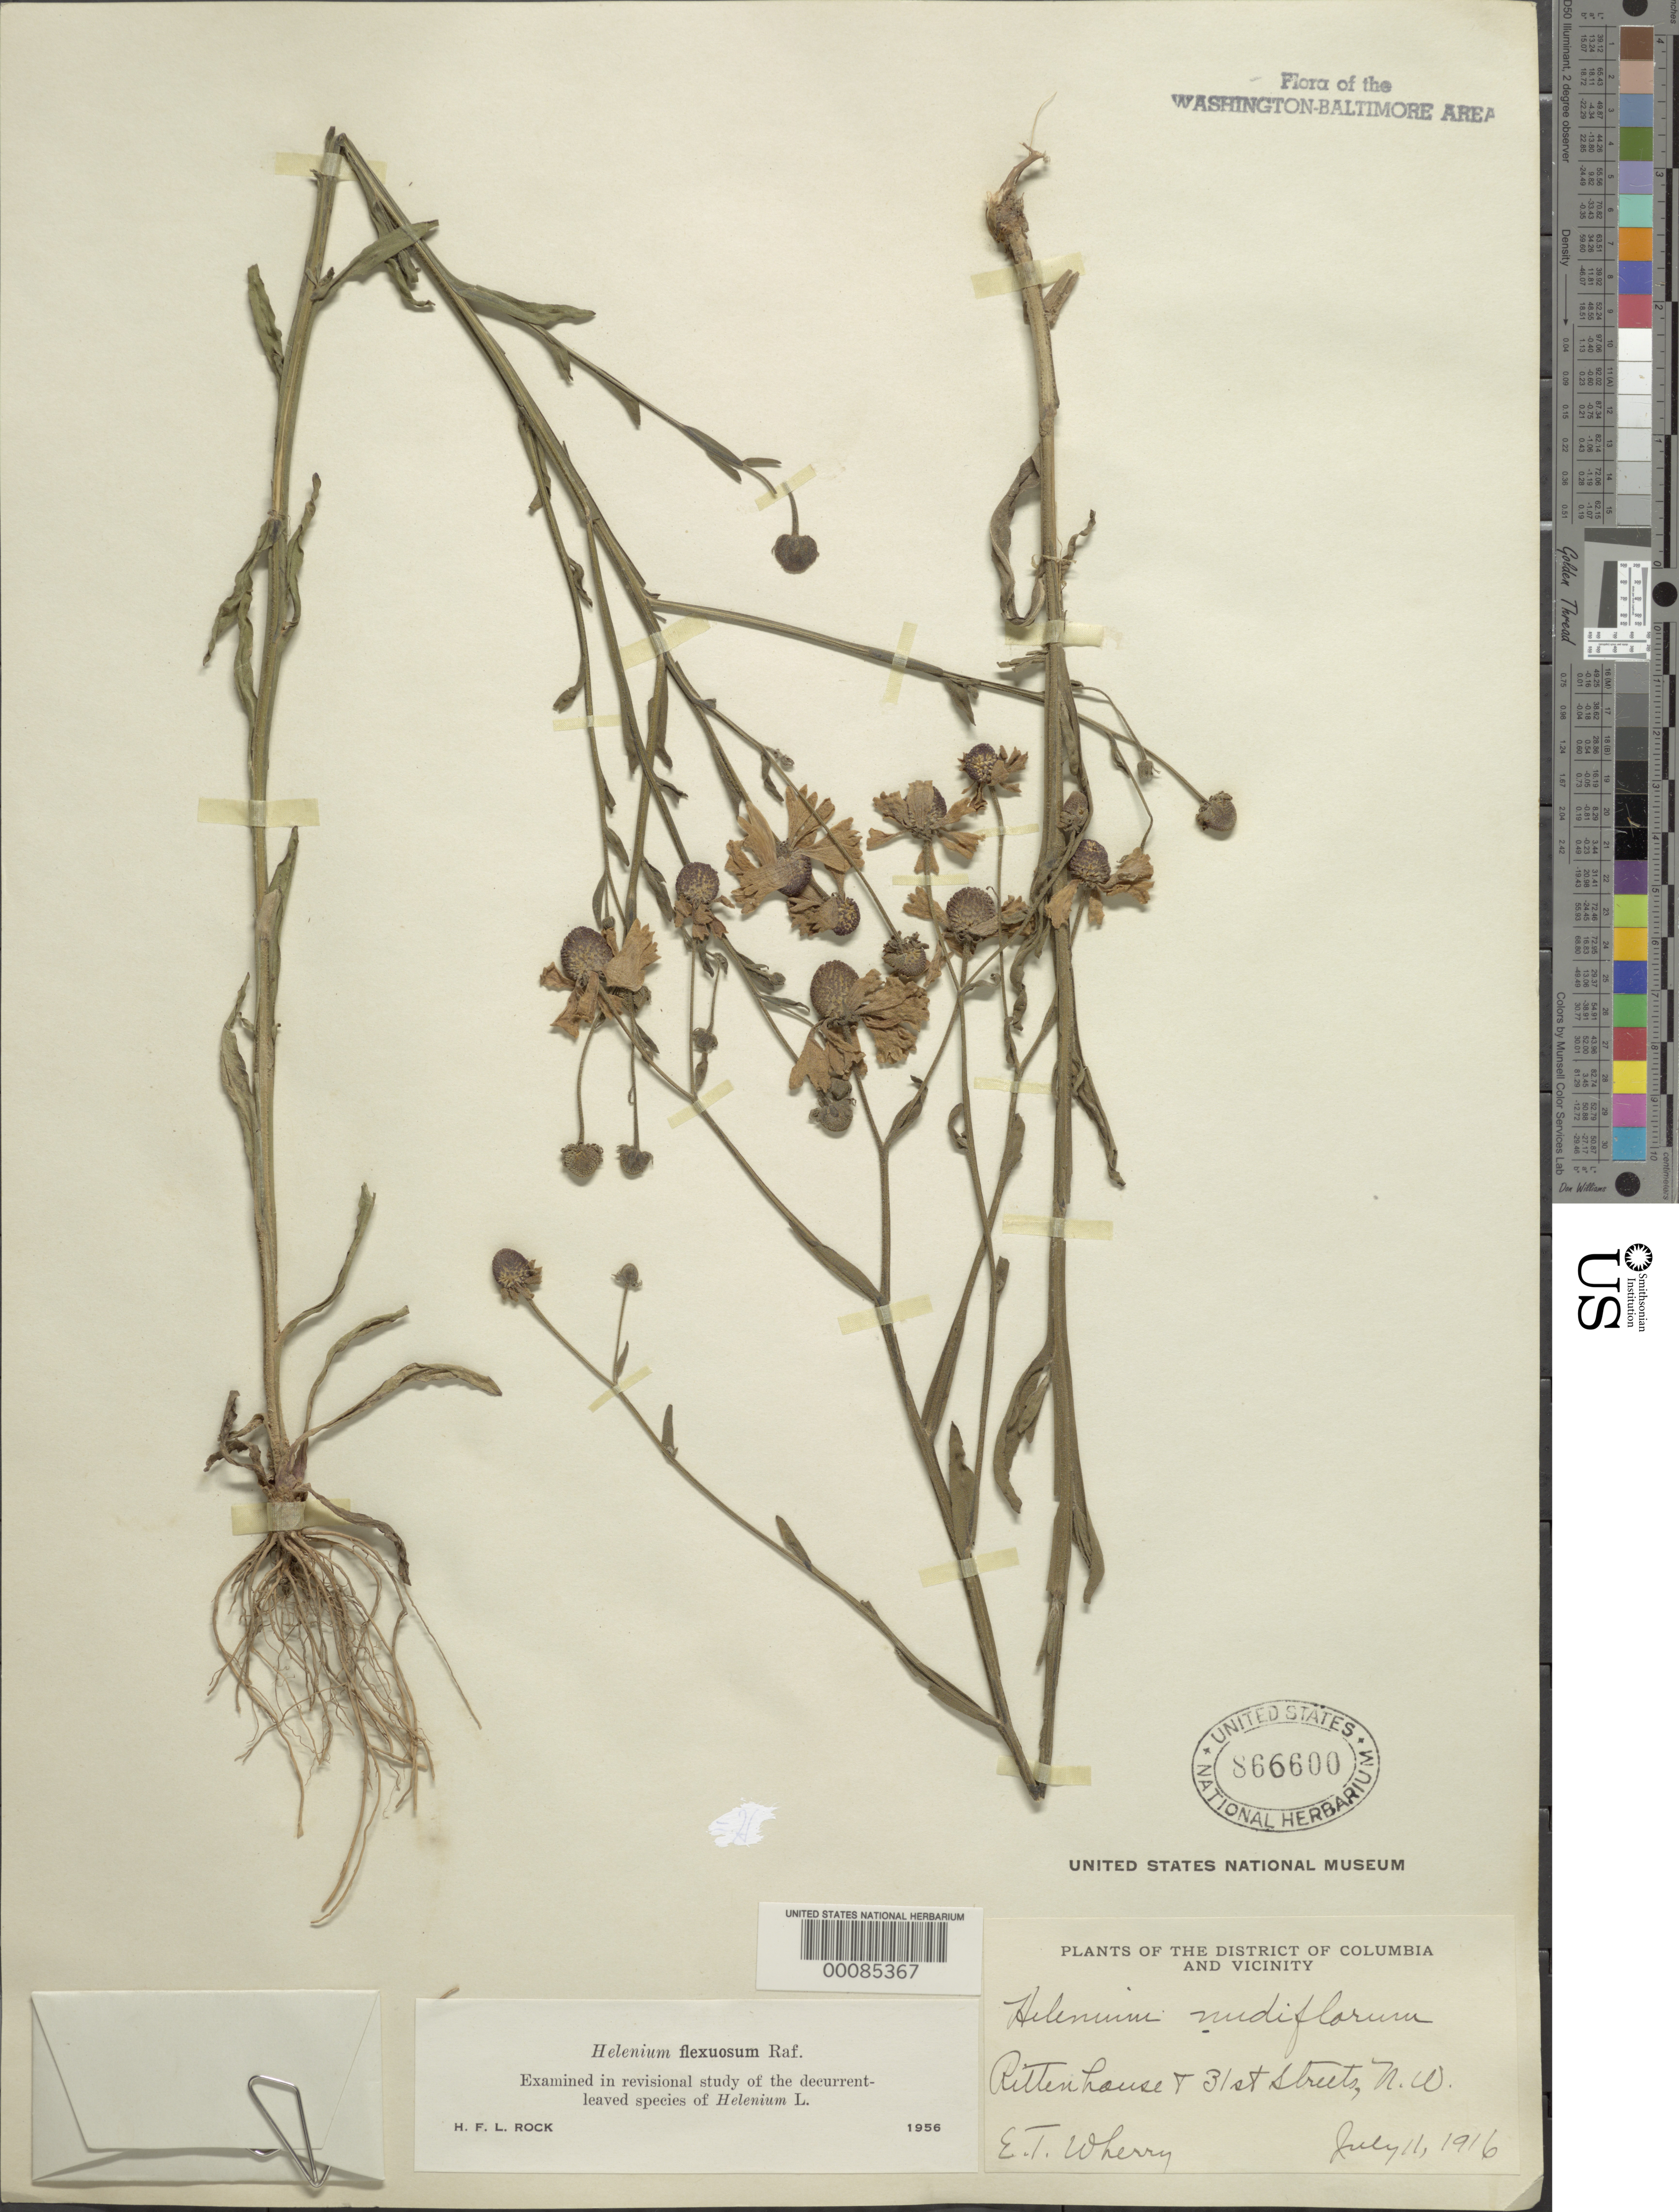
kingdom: Plantae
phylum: Tracheophyta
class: Magnoliopsida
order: Asterales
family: Asteraceae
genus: Helenium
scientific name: Helenium flexuosum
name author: Raf.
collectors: E. T. Wherry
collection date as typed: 11 Jul 1916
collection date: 1916-07-11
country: United States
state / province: District of Columbia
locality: Rittenhouse and 31st Streets NW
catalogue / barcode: US 866600